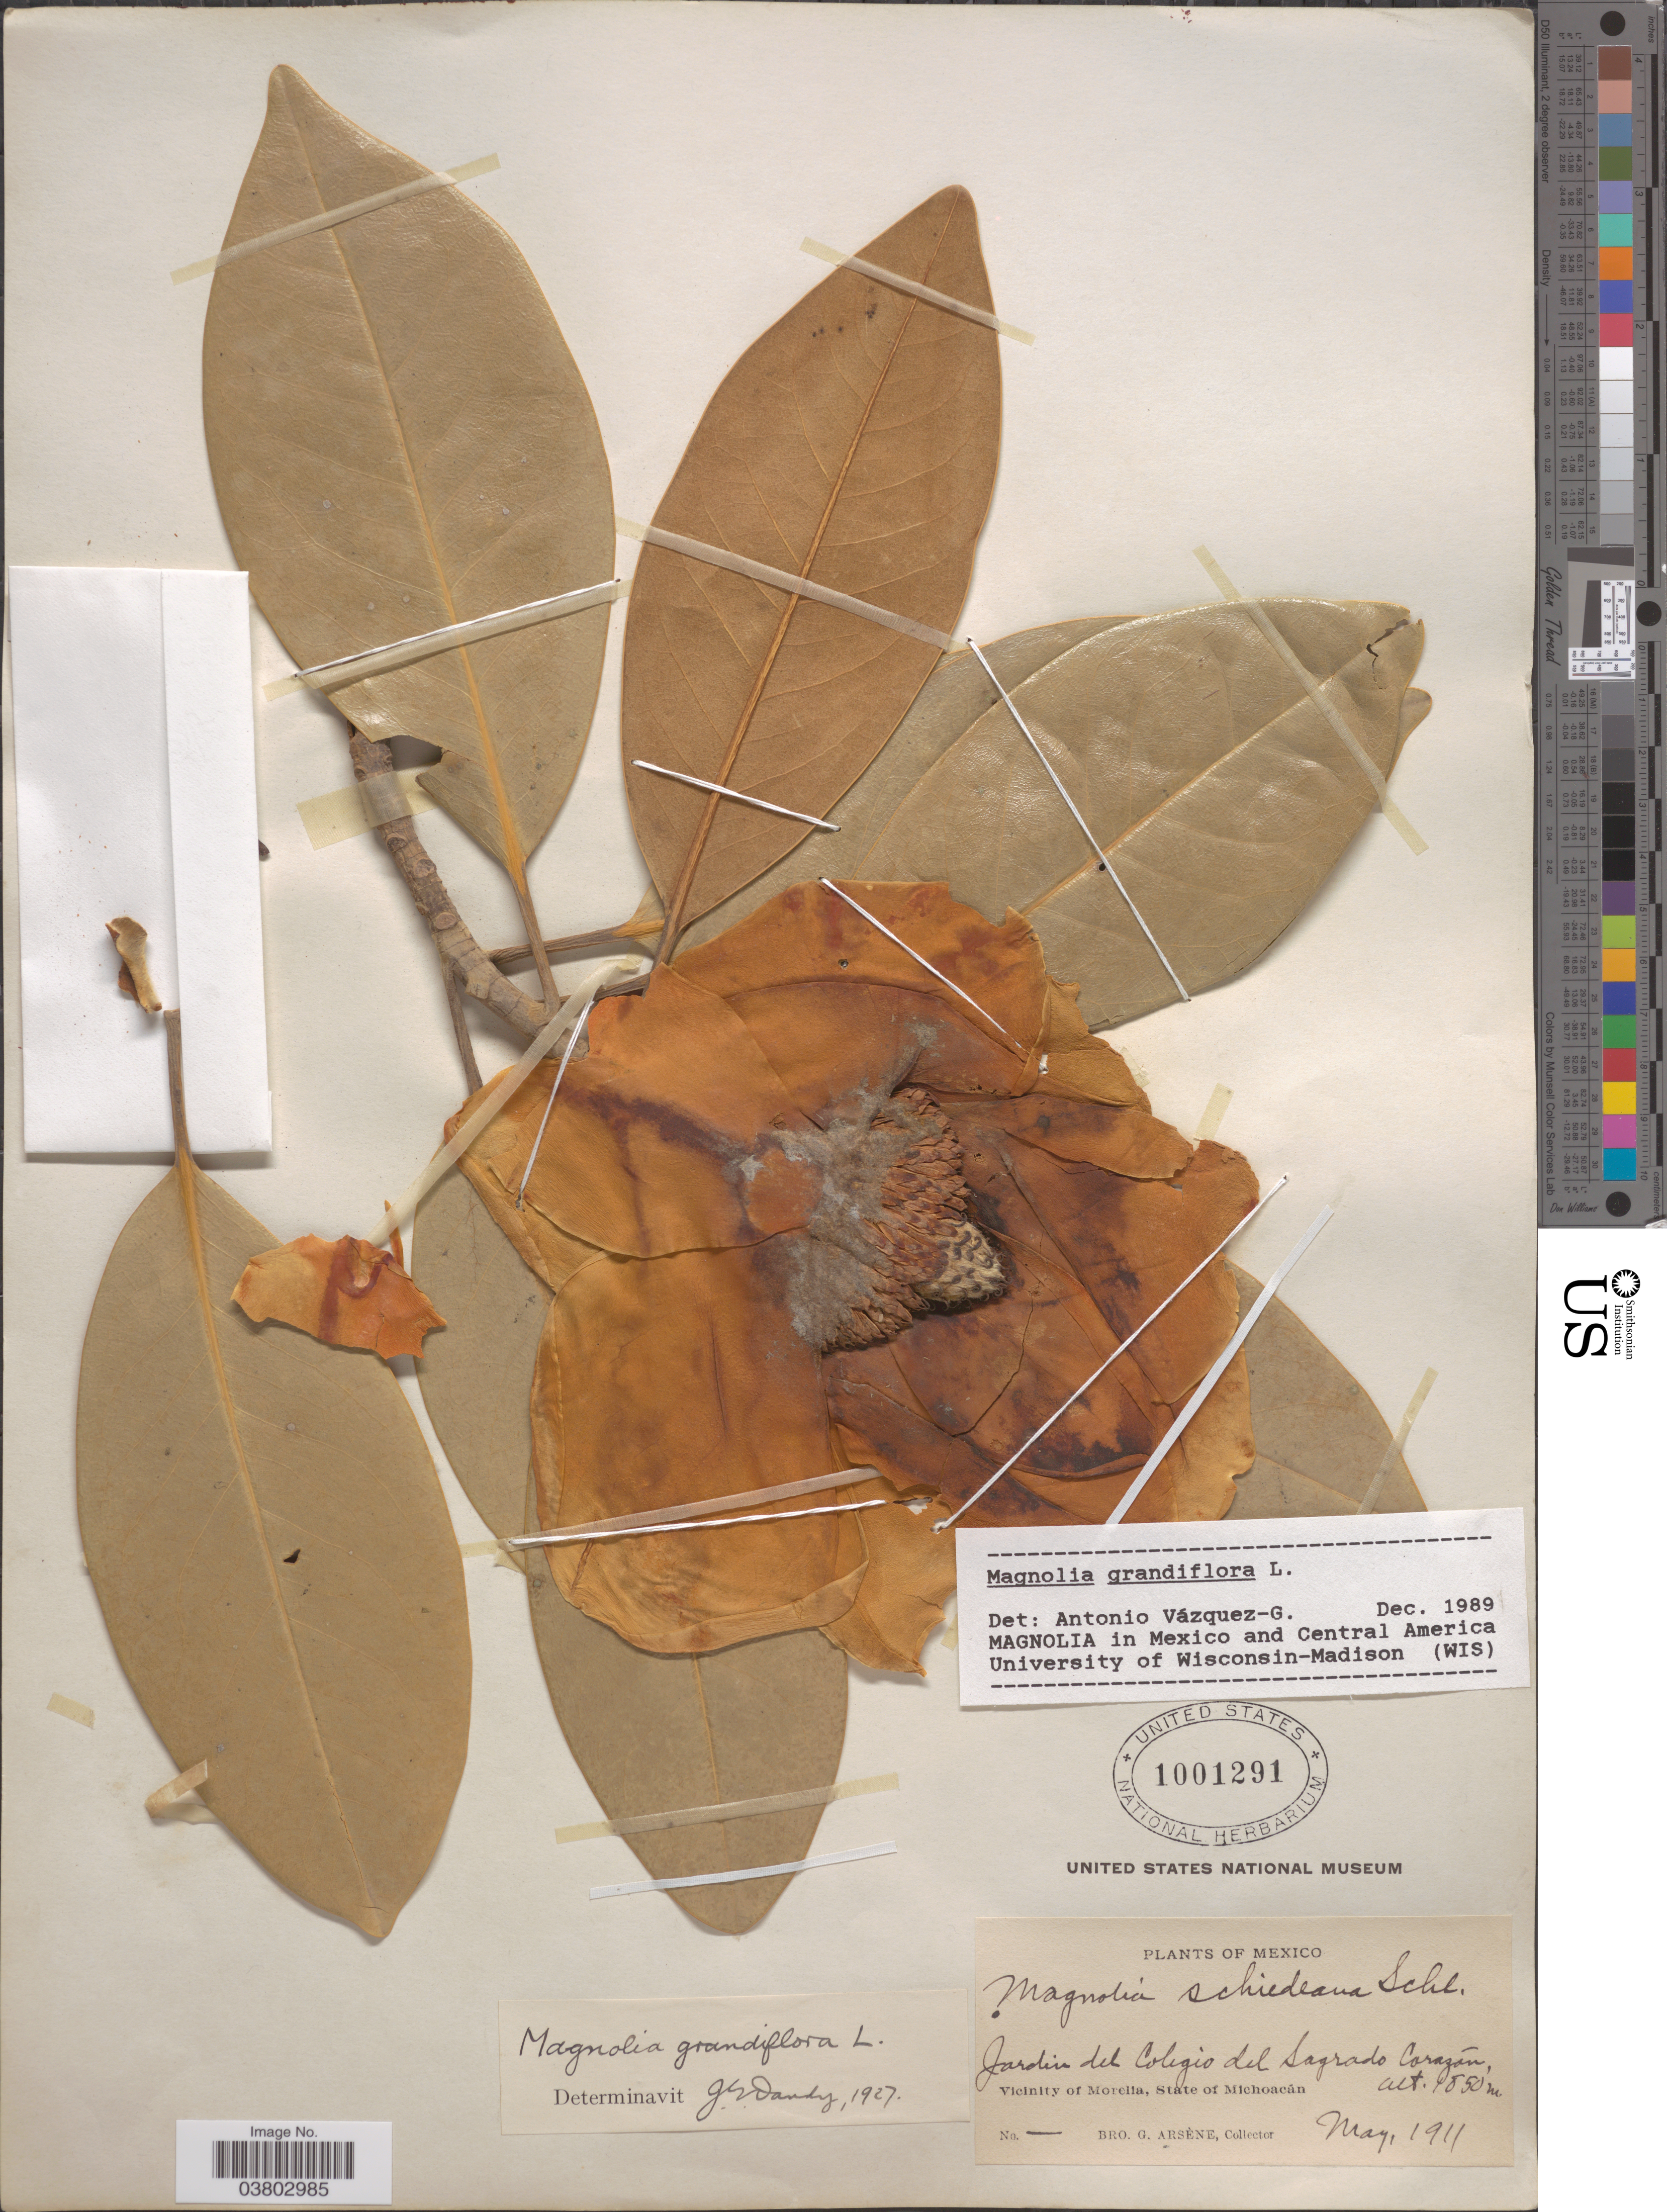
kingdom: Plantae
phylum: Tracheophyta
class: Magnoliopsida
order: Magnoliales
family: Magnoliaceae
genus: Magnolia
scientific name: Magnolia grandiflora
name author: L.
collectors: Bro. G. Arsène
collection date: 1911-05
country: Mexico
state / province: Michoacán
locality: Jardin del Coligio del Sagrado Corazán, Vicinity of Morella.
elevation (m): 1850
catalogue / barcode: US 1001291